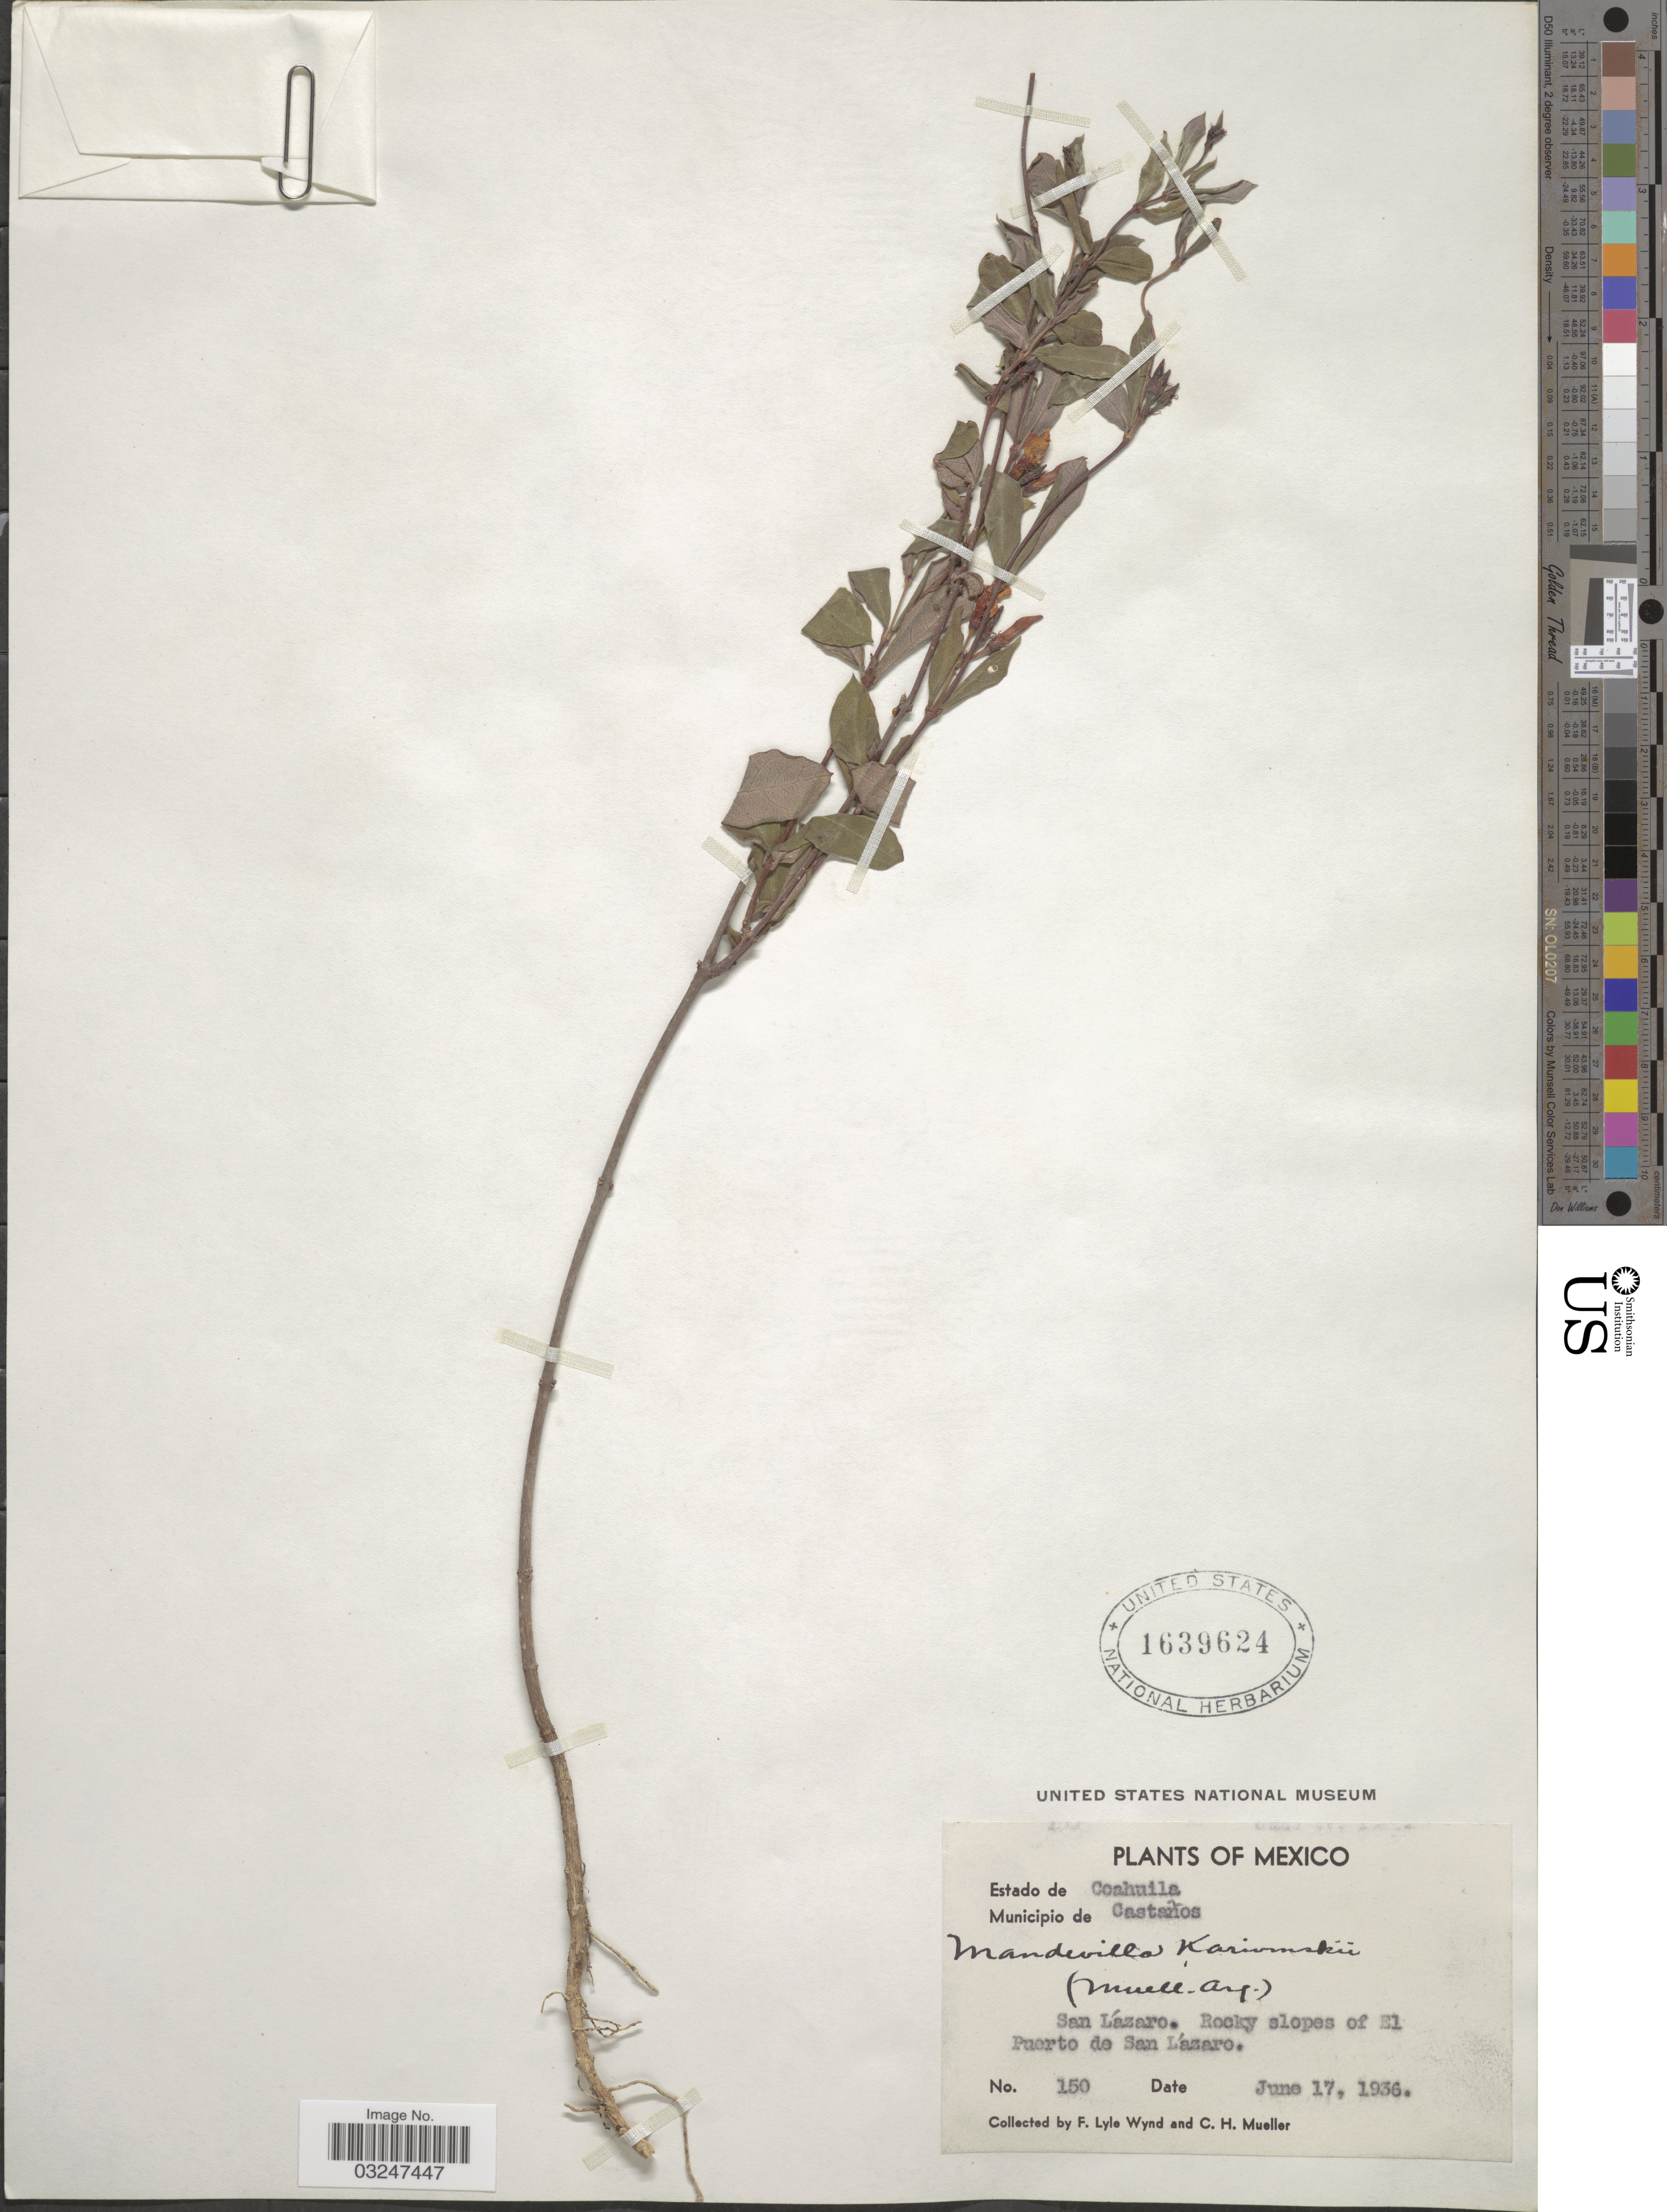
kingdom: Plantae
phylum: Tracheophyta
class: Magnoliopsida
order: Gentianales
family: Apocynaceae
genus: Mandevilla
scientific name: Mandevilla karwinski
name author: (Müll. Arg.) Hemsl.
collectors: F. L. Wynd & C. H. Mueller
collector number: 150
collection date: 1936-06-17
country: Mexico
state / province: Coahuila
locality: Municipio de Castaños, San Lázaro. Rocky slopes of El Puerto de San Lázaro.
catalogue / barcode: US 1639624